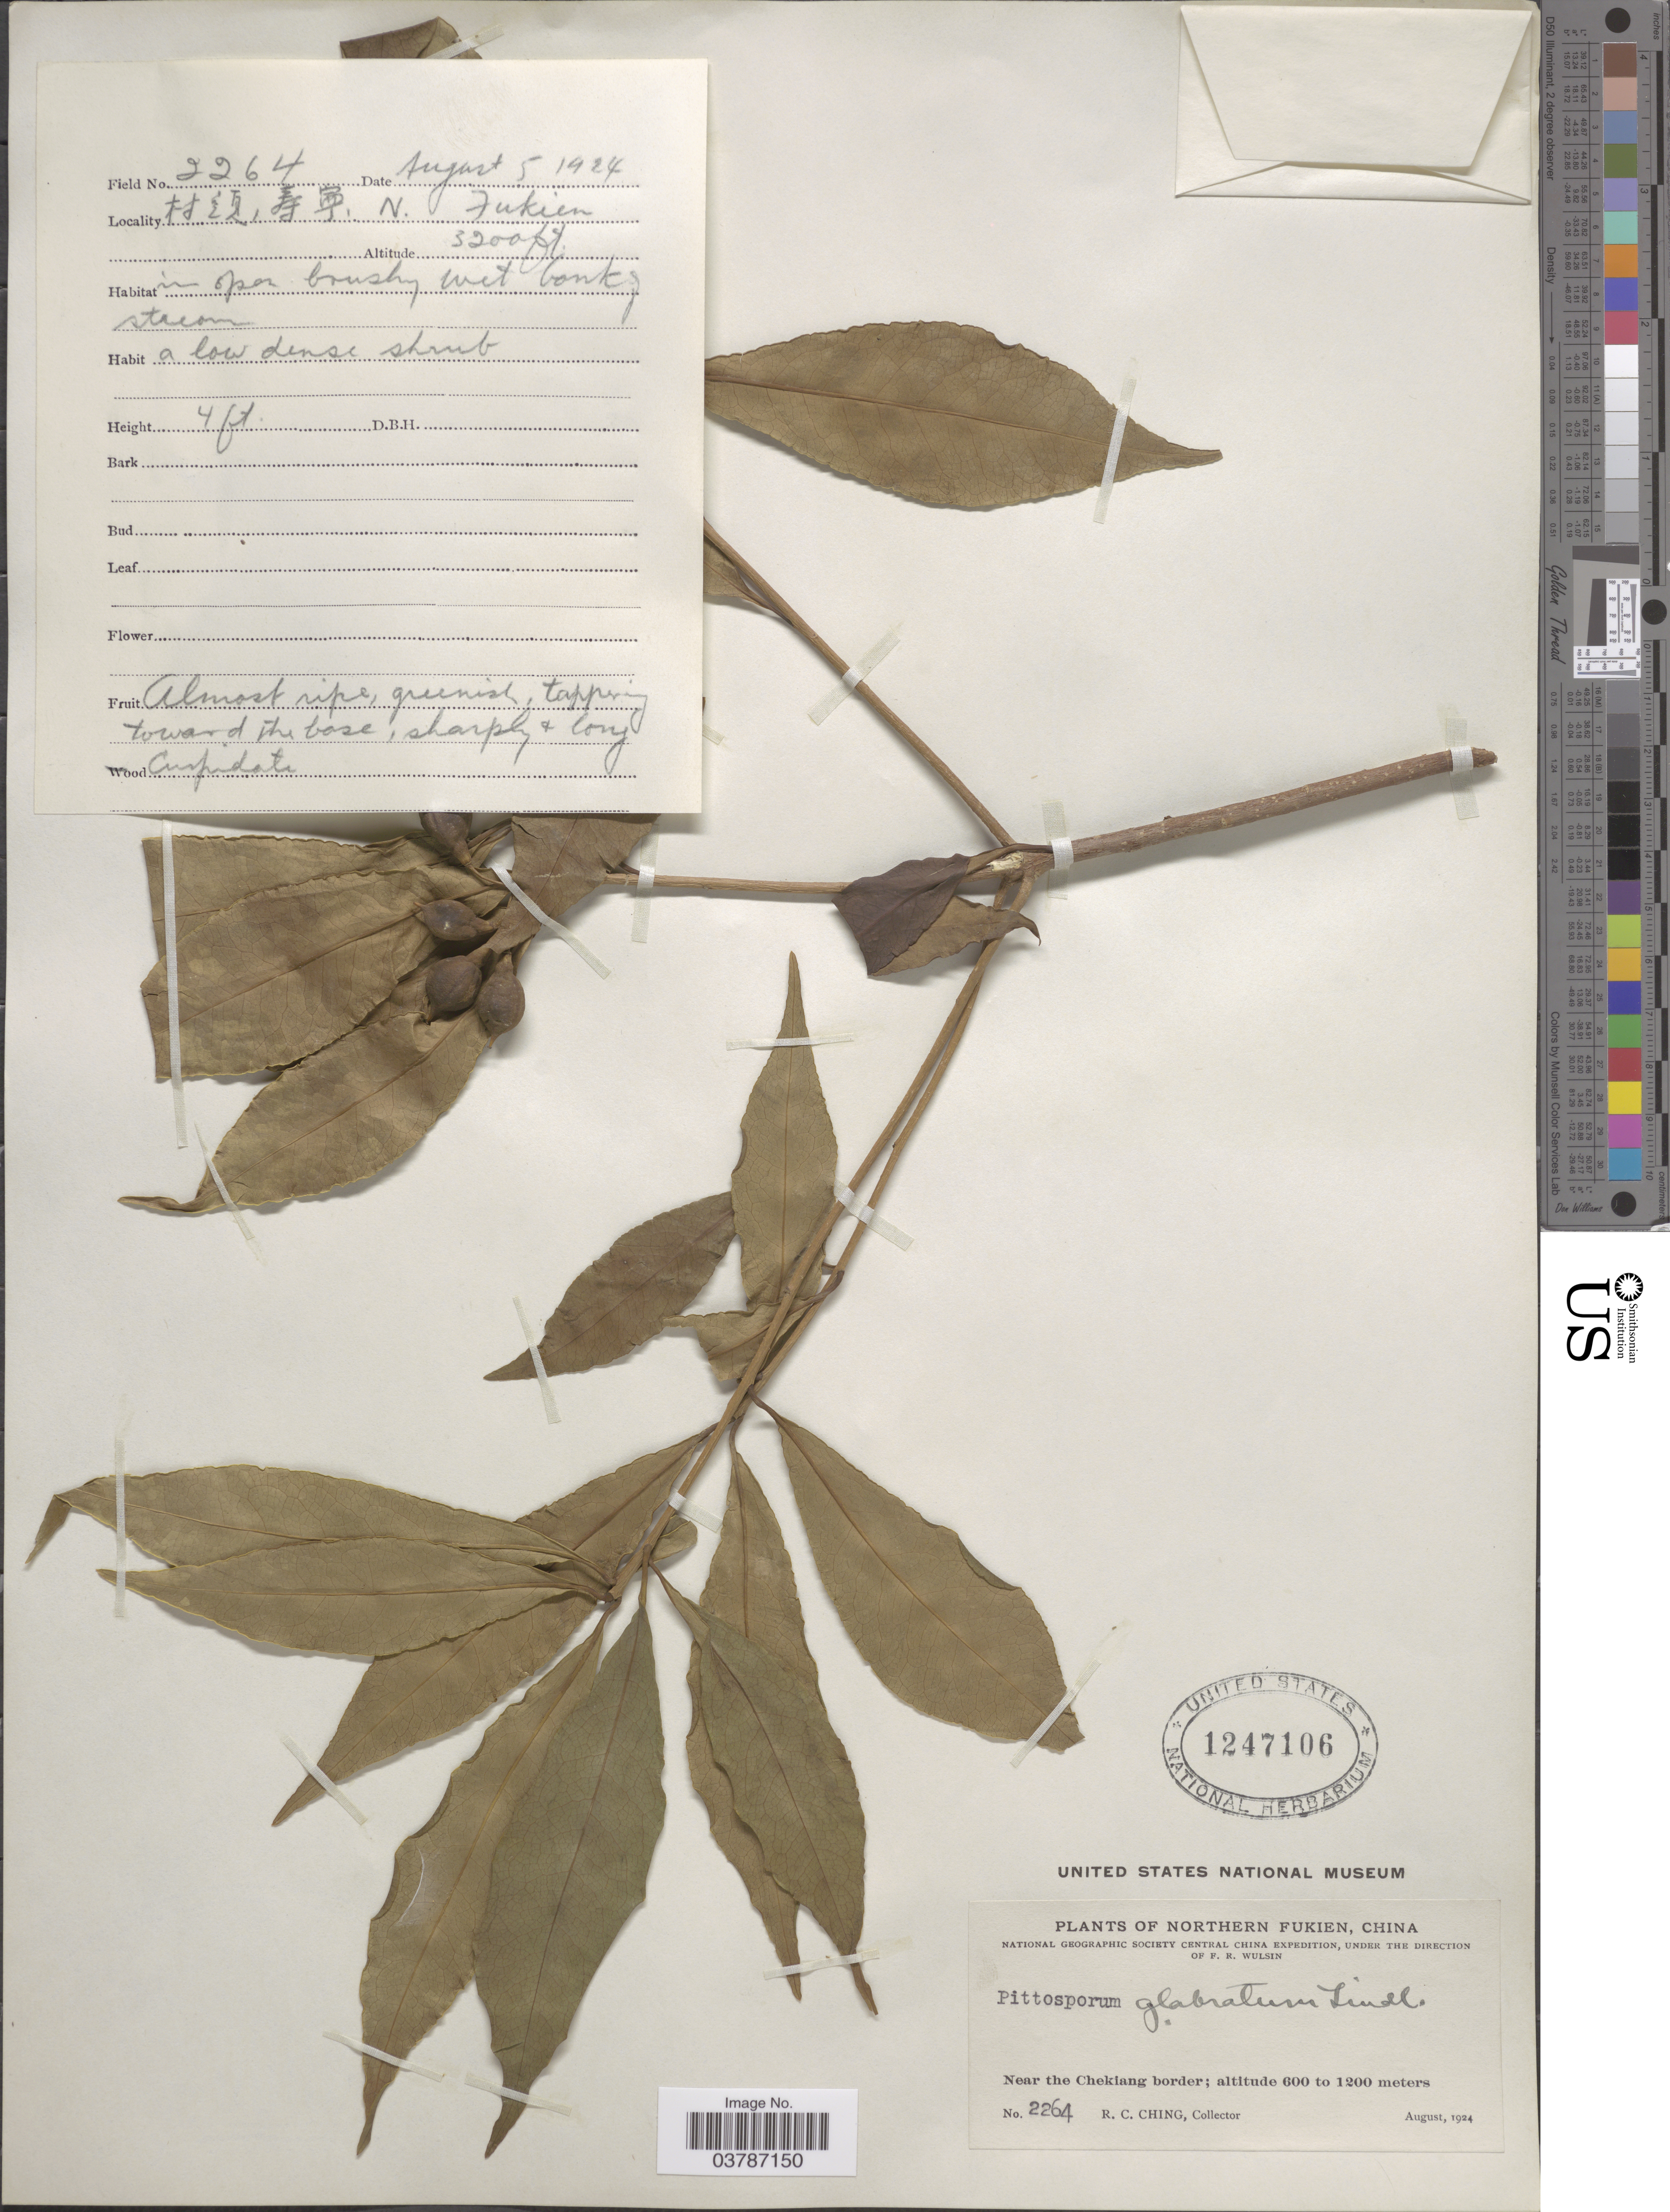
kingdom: Plantae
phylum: Tracheophyta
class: Magnoliopsida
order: Apiales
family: Pittosporaceae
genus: Pittosporum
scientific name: Pittosporum glabratum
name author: Lindl.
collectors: R. C. Ching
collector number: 2264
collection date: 1924-08-05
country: China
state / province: Fujian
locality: X Northern Fukien. Central China. Near the Chekiang border.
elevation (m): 975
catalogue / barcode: US 1247106